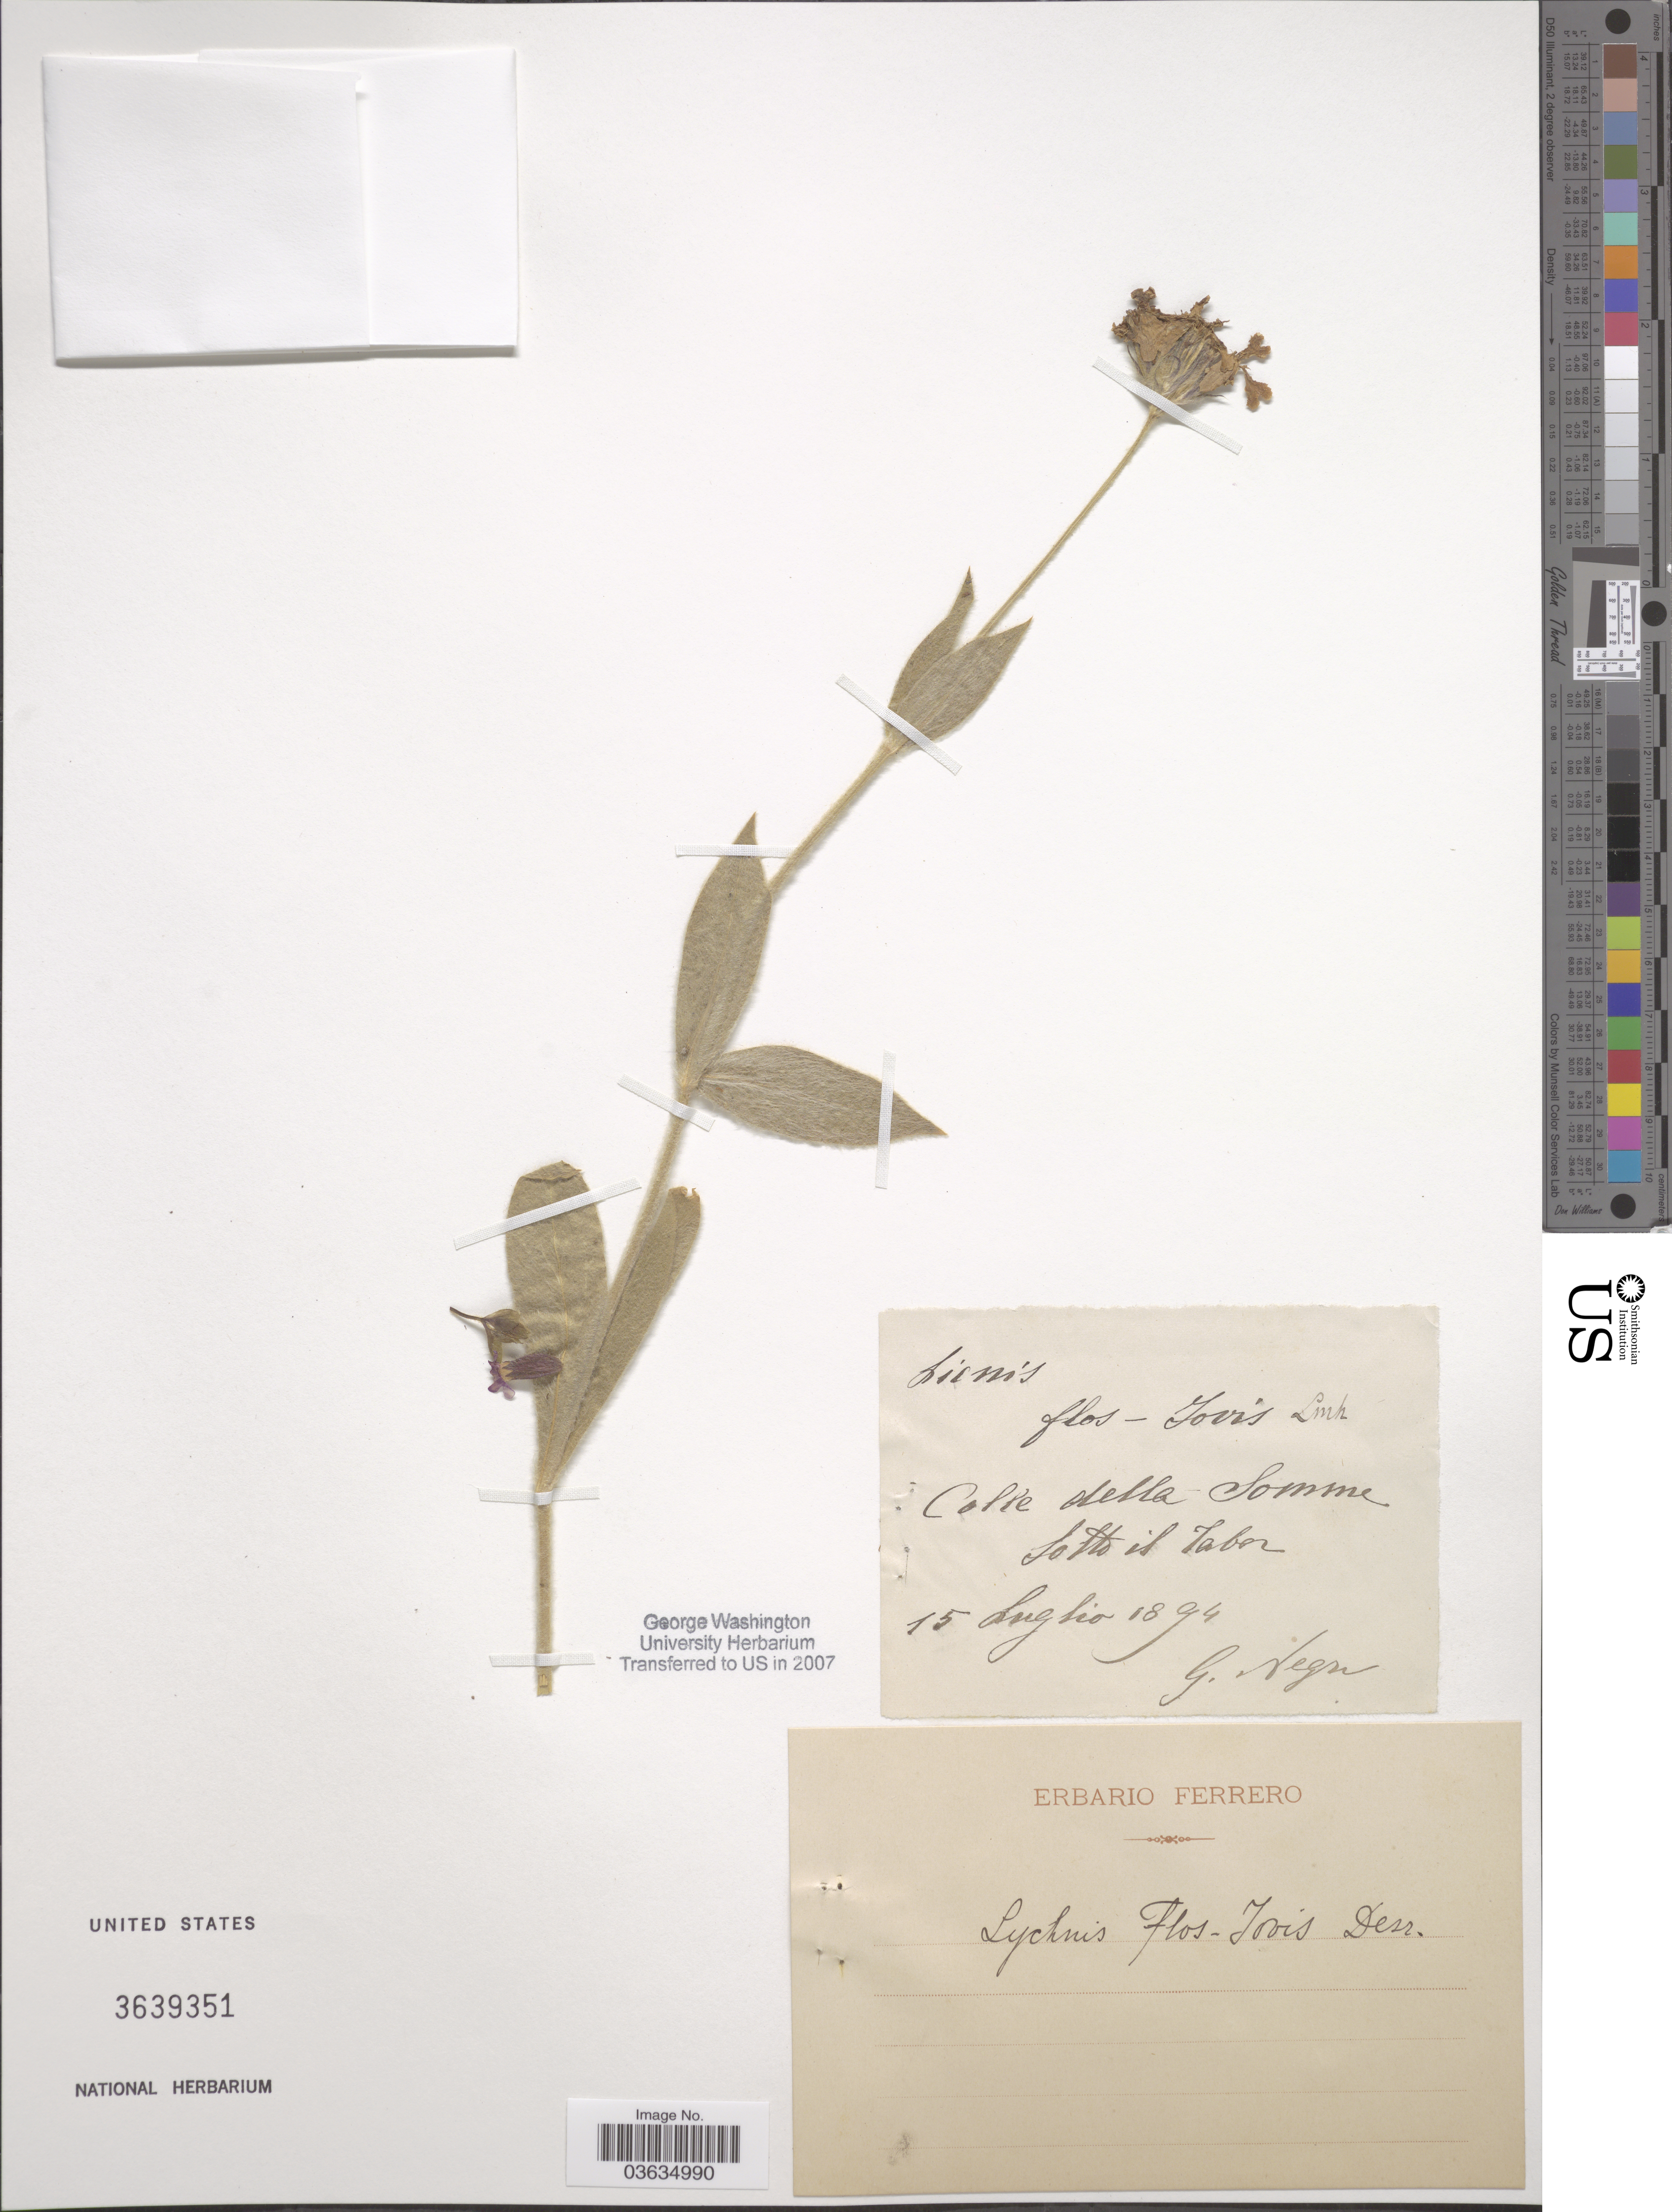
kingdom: Plantae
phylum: Tracheophyta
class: Magnoliopsida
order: Caryophyllales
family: Caryophyllaceae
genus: Silene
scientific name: Silene flos-jovis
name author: (L.) Greuter & Burdet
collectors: G. Negri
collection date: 1894-07-15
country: Italy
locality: Colle della Somme Solto il Tabor.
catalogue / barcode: US 3639351